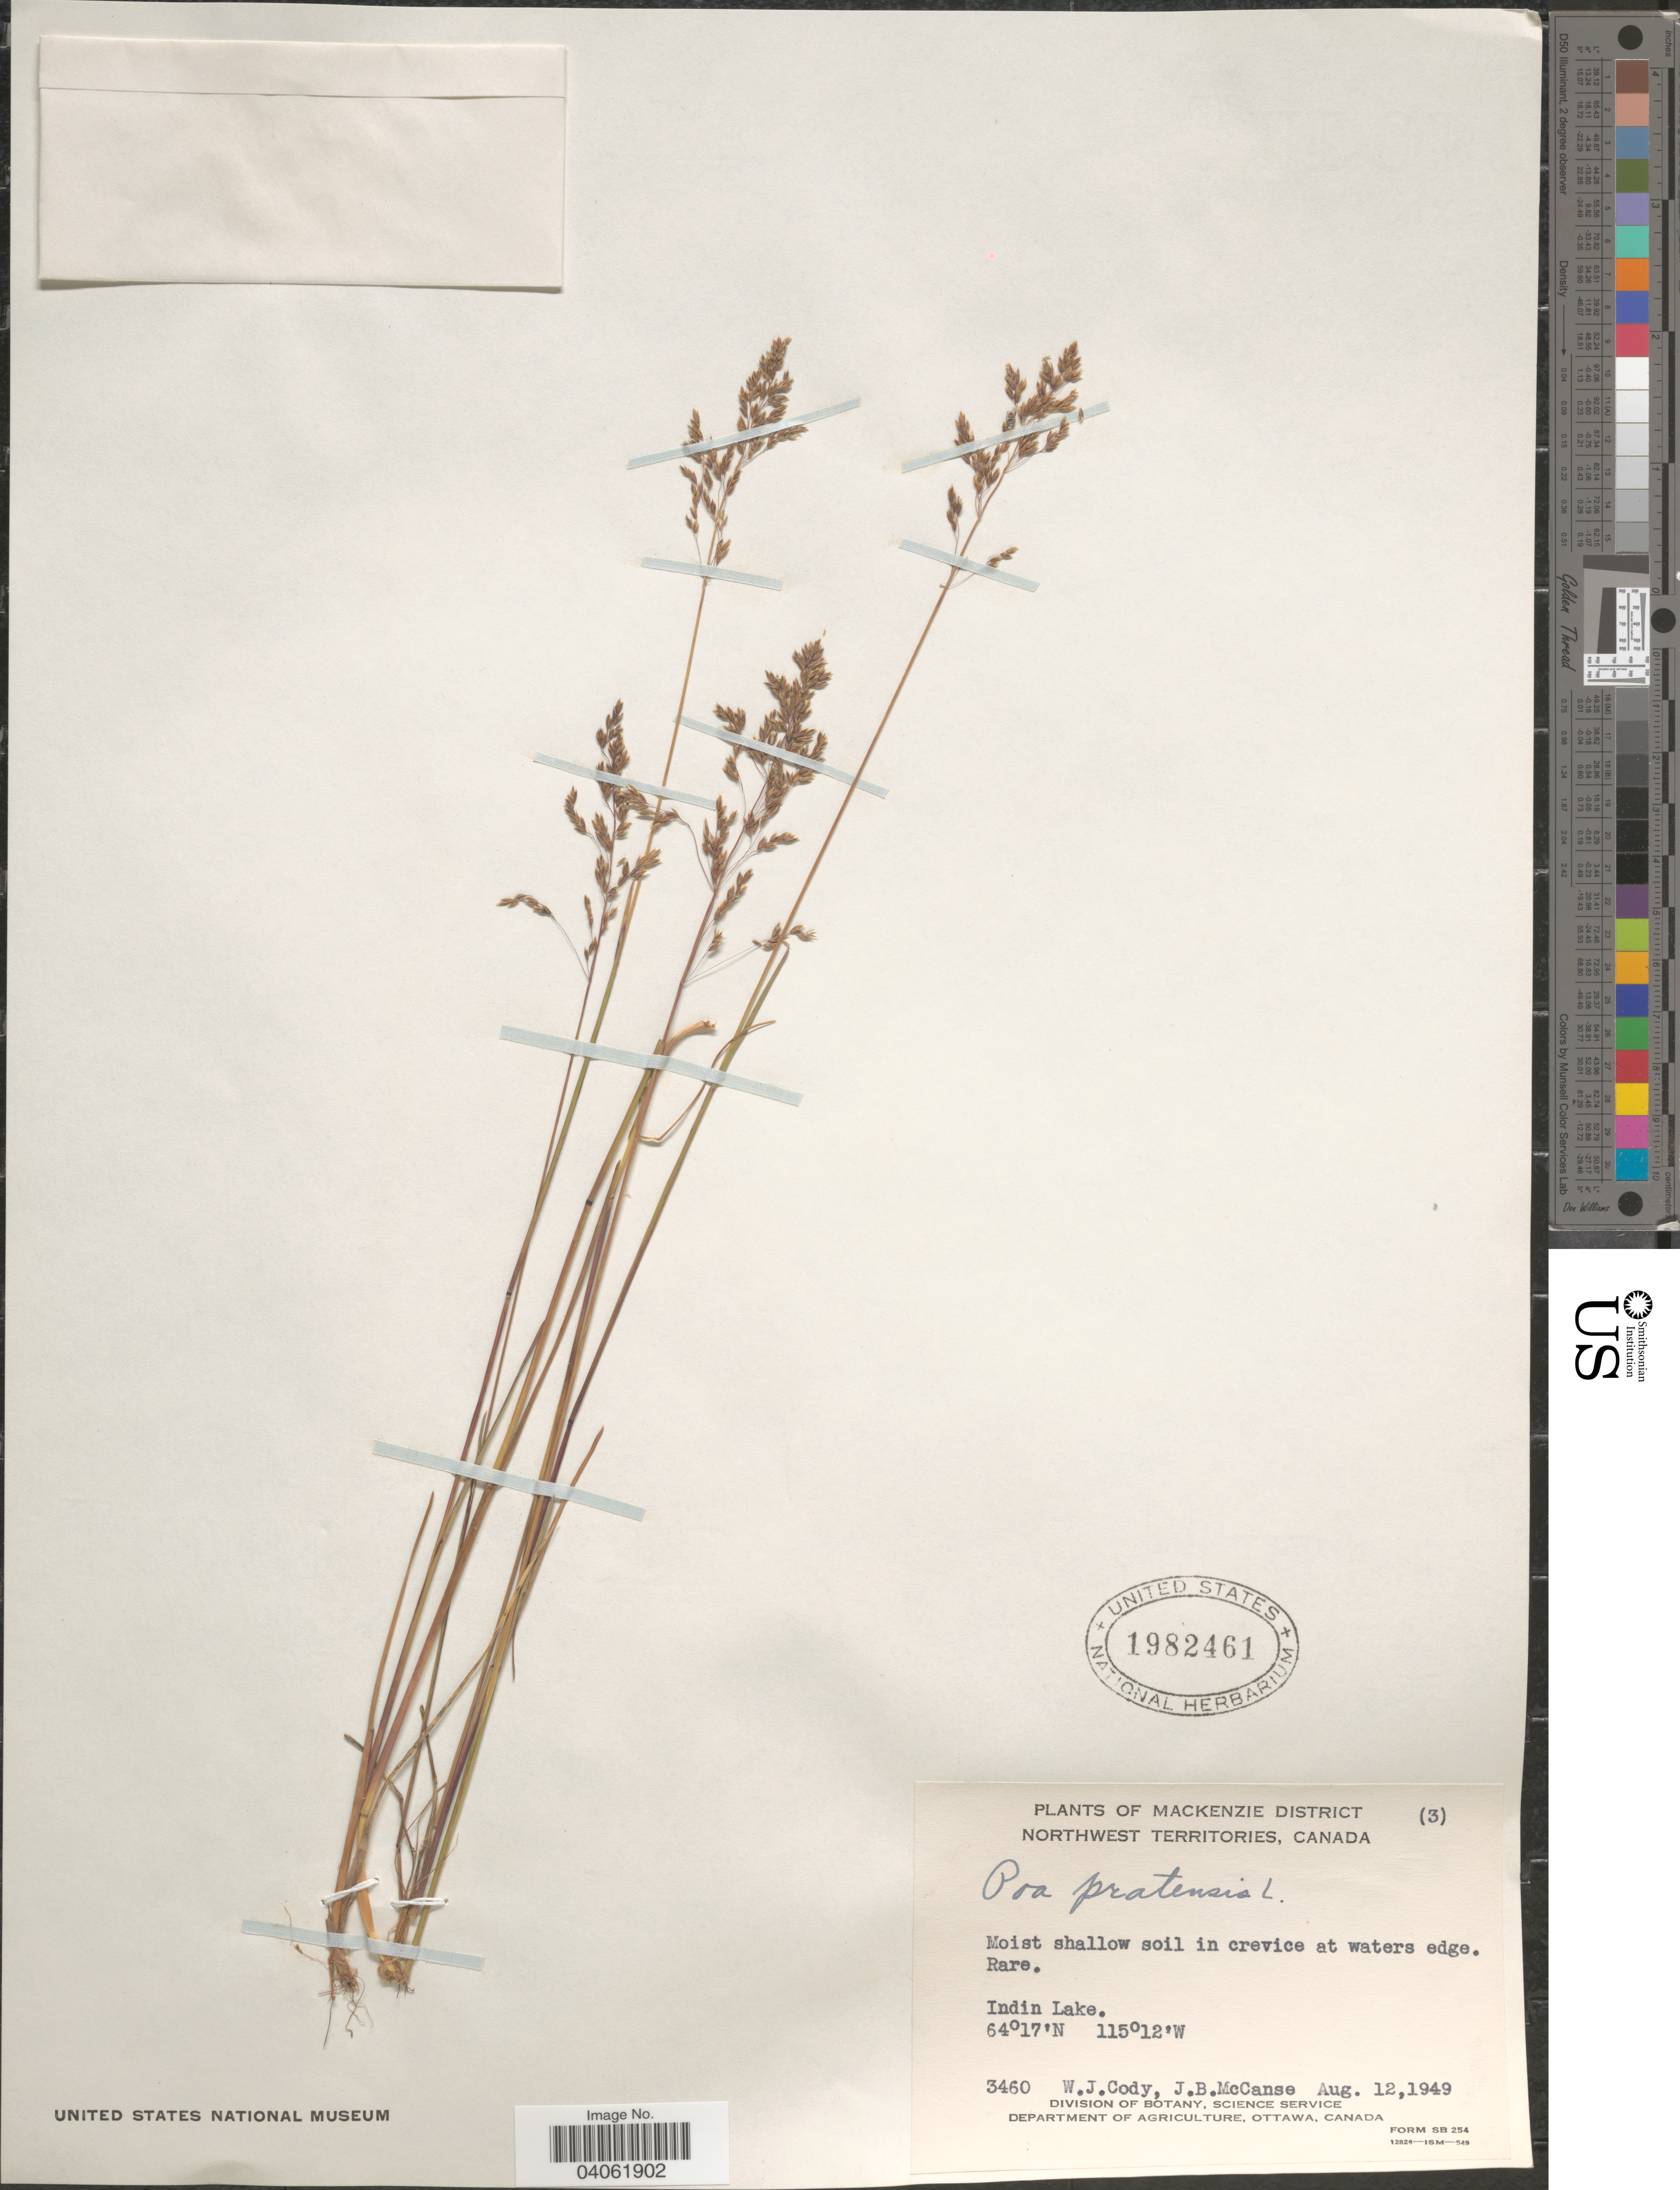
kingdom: Plantae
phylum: Tracheophyta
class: Liliopsida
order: Poales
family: Poaceae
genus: Poa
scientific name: Poa pratensis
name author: L.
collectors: W. Cody & J. McCanse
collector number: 3460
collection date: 1949-08-12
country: Canada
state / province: Northwest Territories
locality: Mackenzie District. Indin Lake.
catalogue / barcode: US 1982461